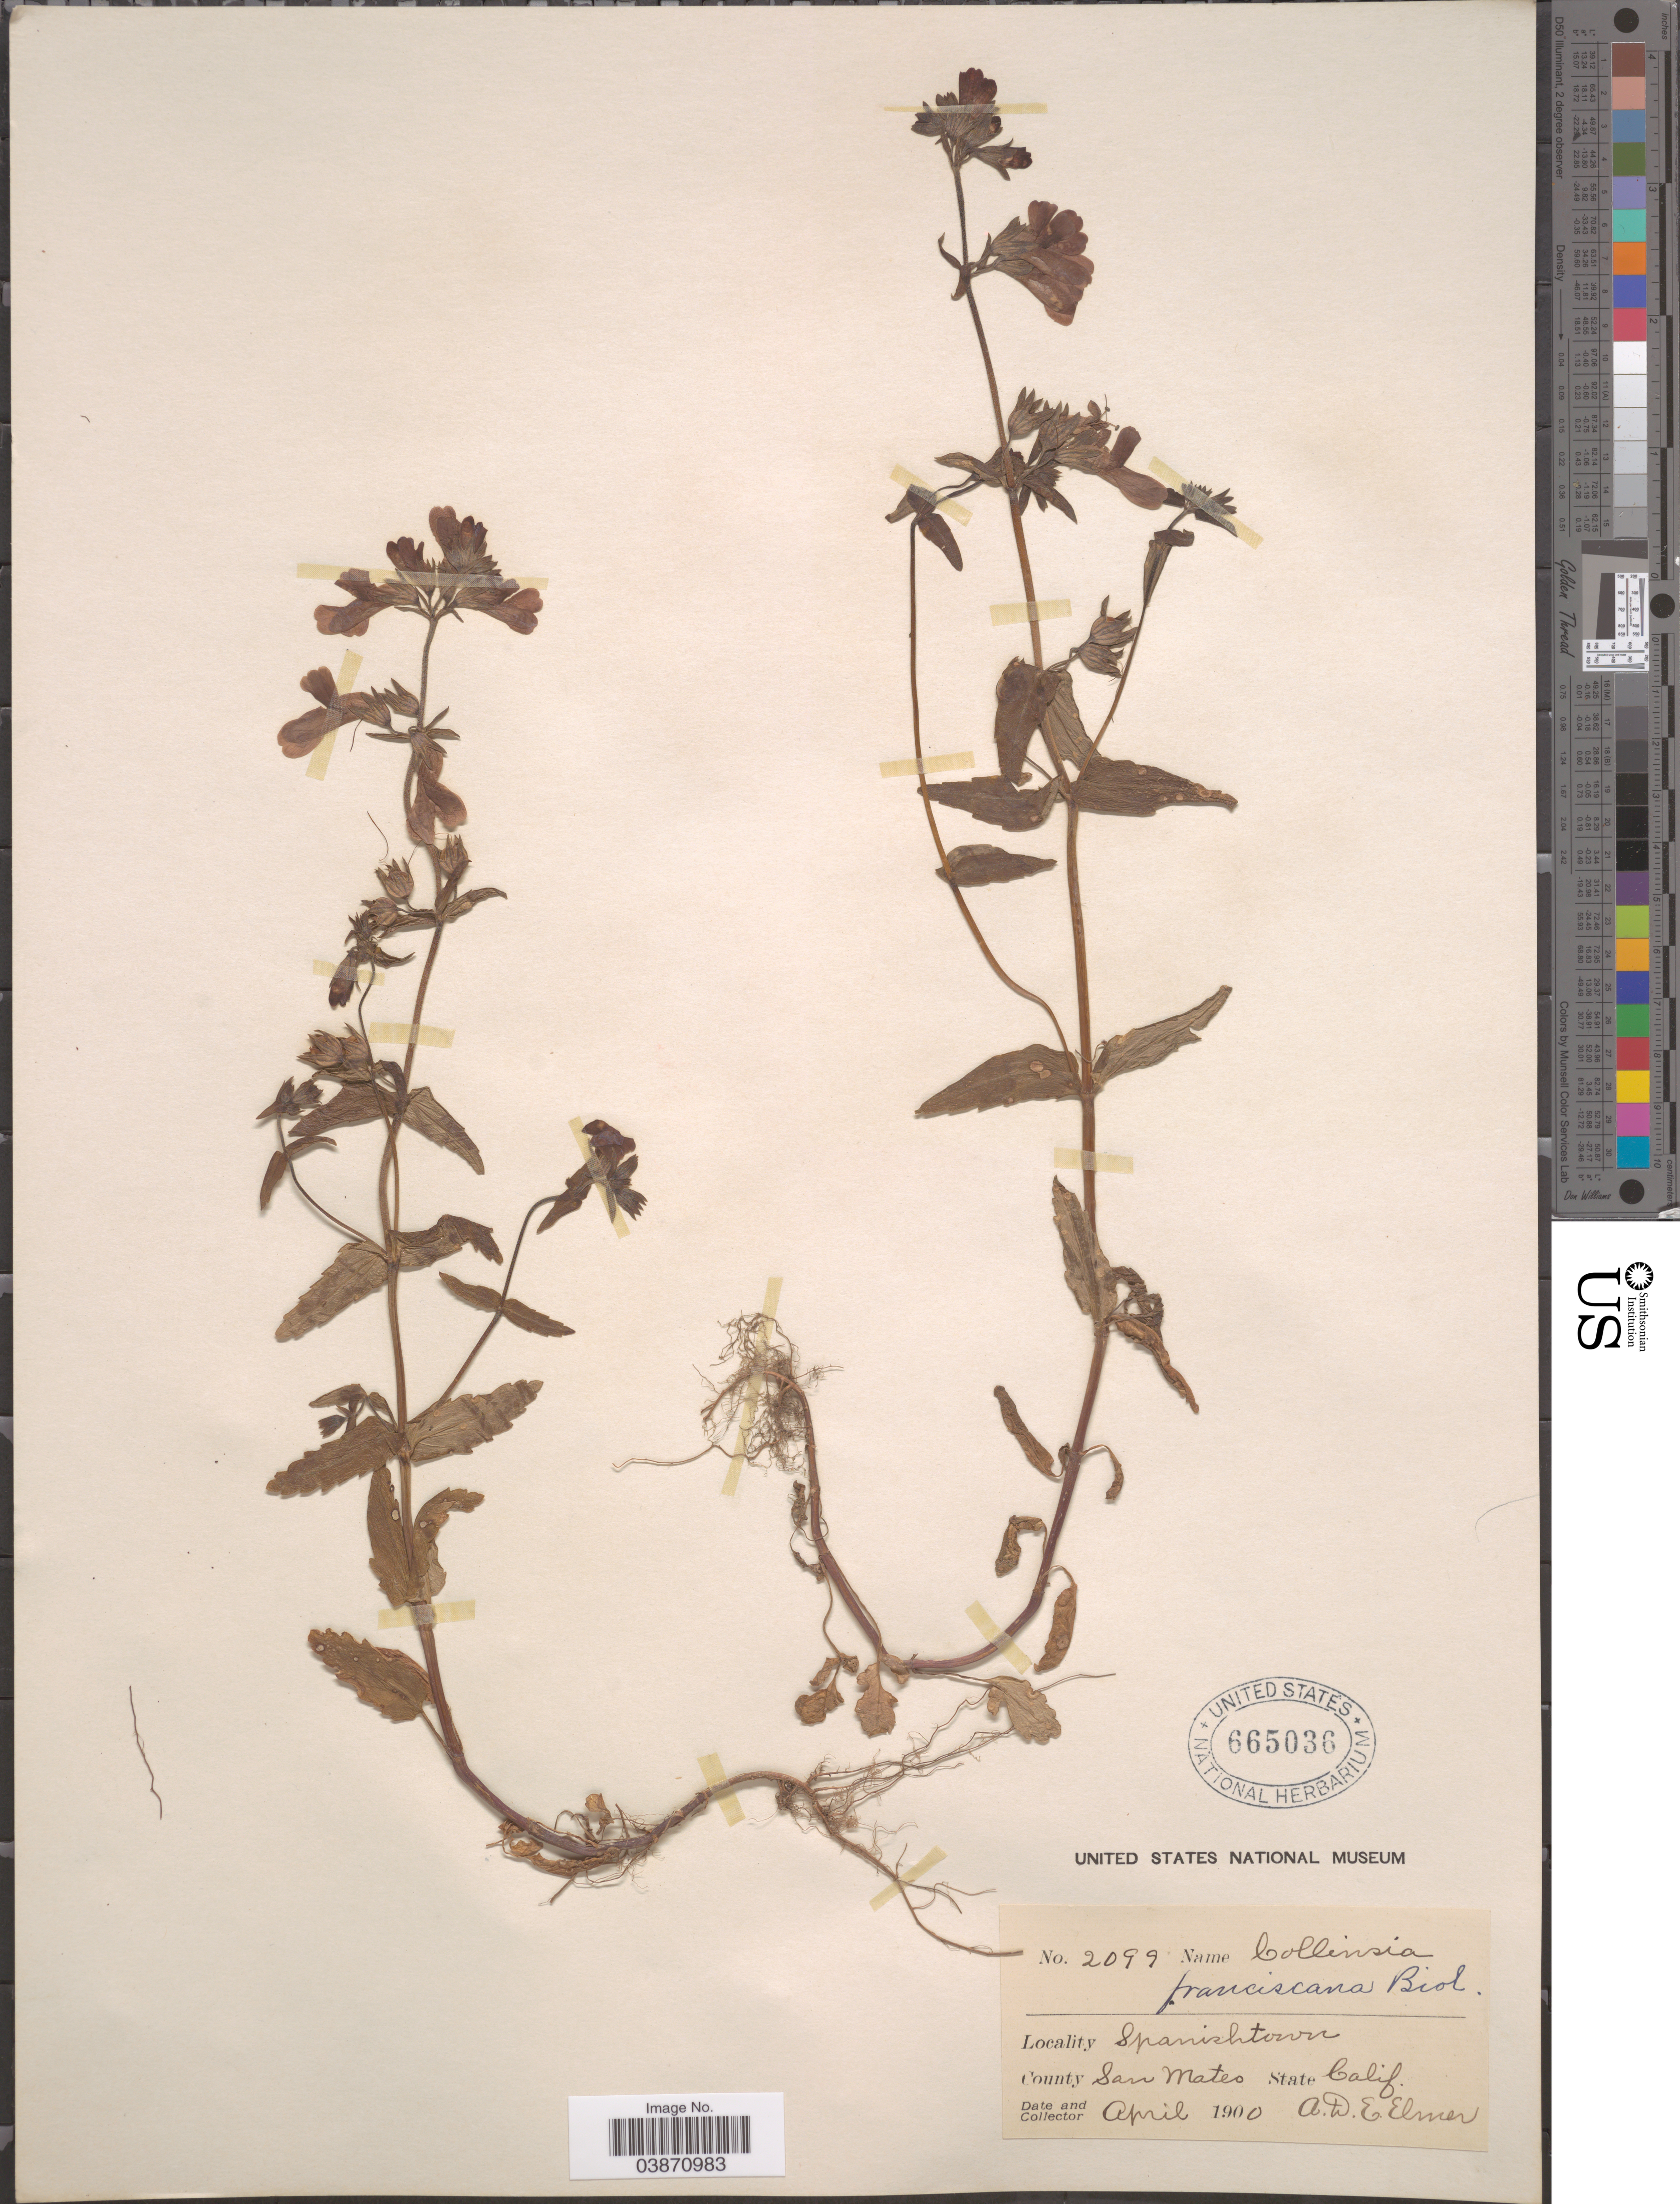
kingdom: Plantae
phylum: Tracheophyta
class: Magnoliopsida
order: Lamiales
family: Plantaginaceae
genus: Collinsia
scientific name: Collinsia franciscana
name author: Bioletti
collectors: A. D. E. Elmer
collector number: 2099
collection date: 1900-04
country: United States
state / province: California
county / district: San Mateo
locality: Spanishtown. County San Mateo.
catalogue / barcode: US 665036